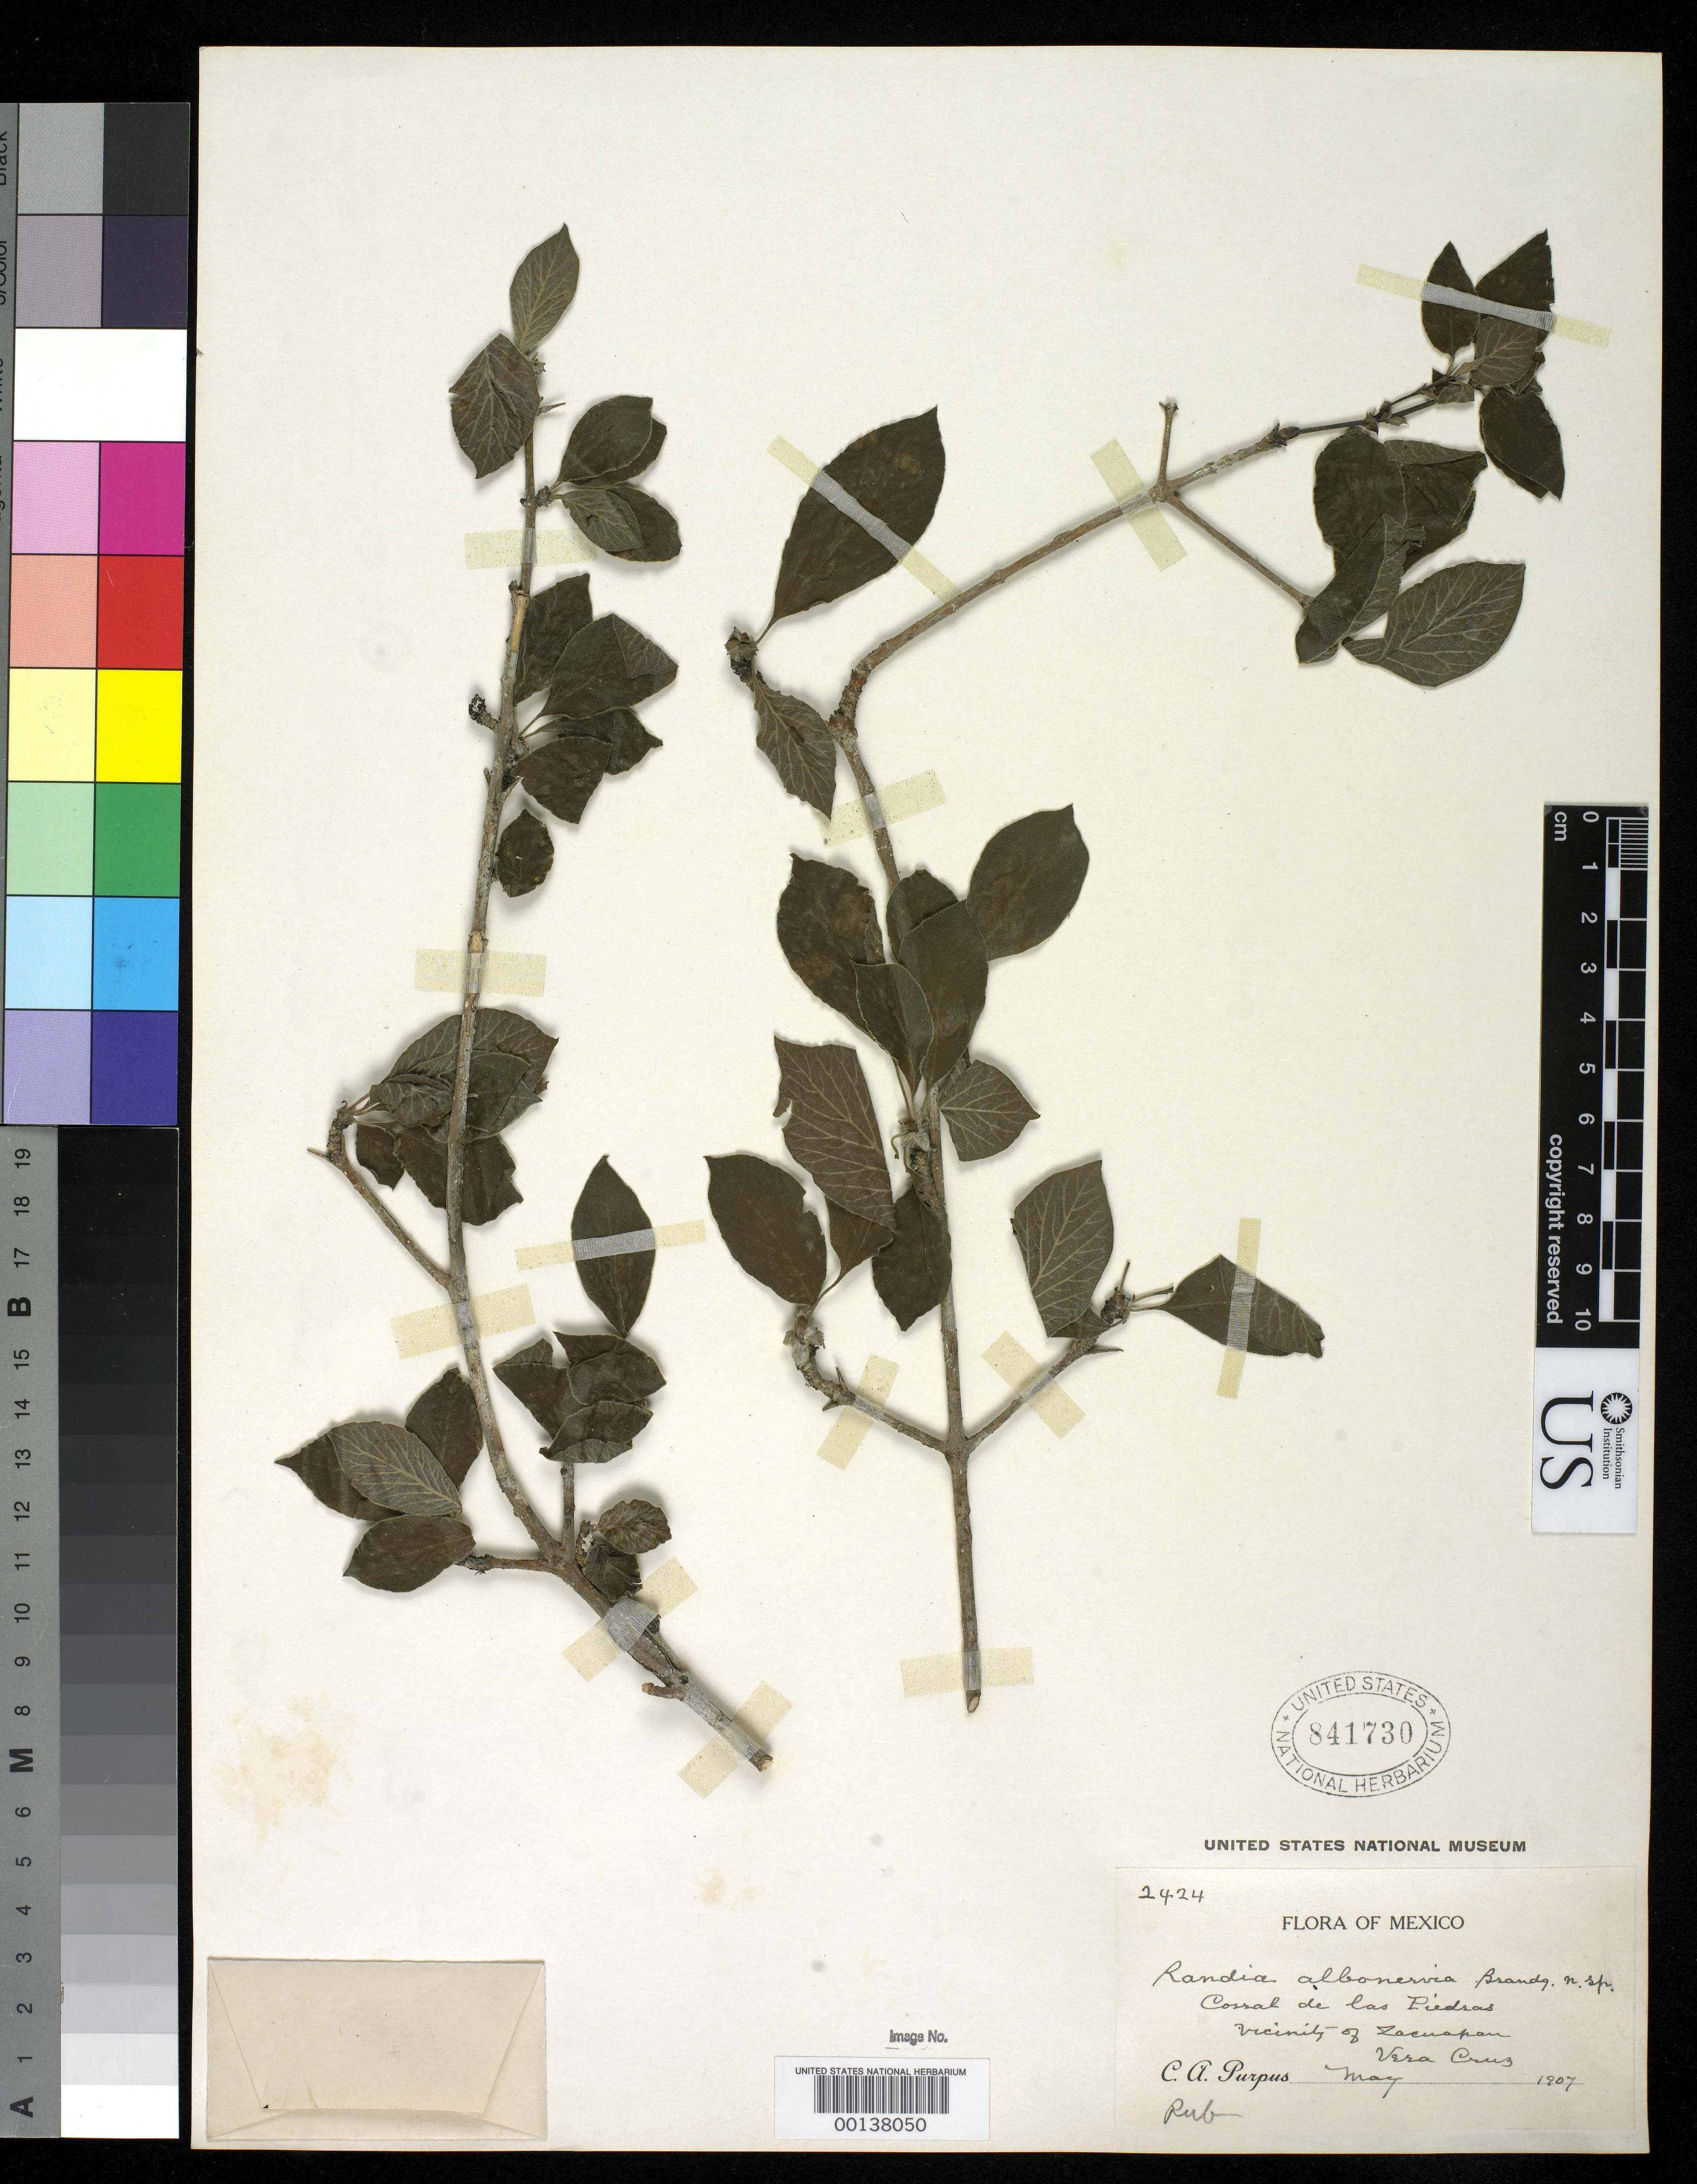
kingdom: Plantae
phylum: Tracheophyta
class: Magnoliopsida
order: Gentianales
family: Rubiaceae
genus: Randia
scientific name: Randia albonervia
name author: Brandegee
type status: Isotype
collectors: C. A. Purpus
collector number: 2424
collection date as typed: May 1907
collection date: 1907-05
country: Mexico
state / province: Veracruz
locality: At Corral de las Piedras, near Zacuapan.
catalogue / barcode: US 841730